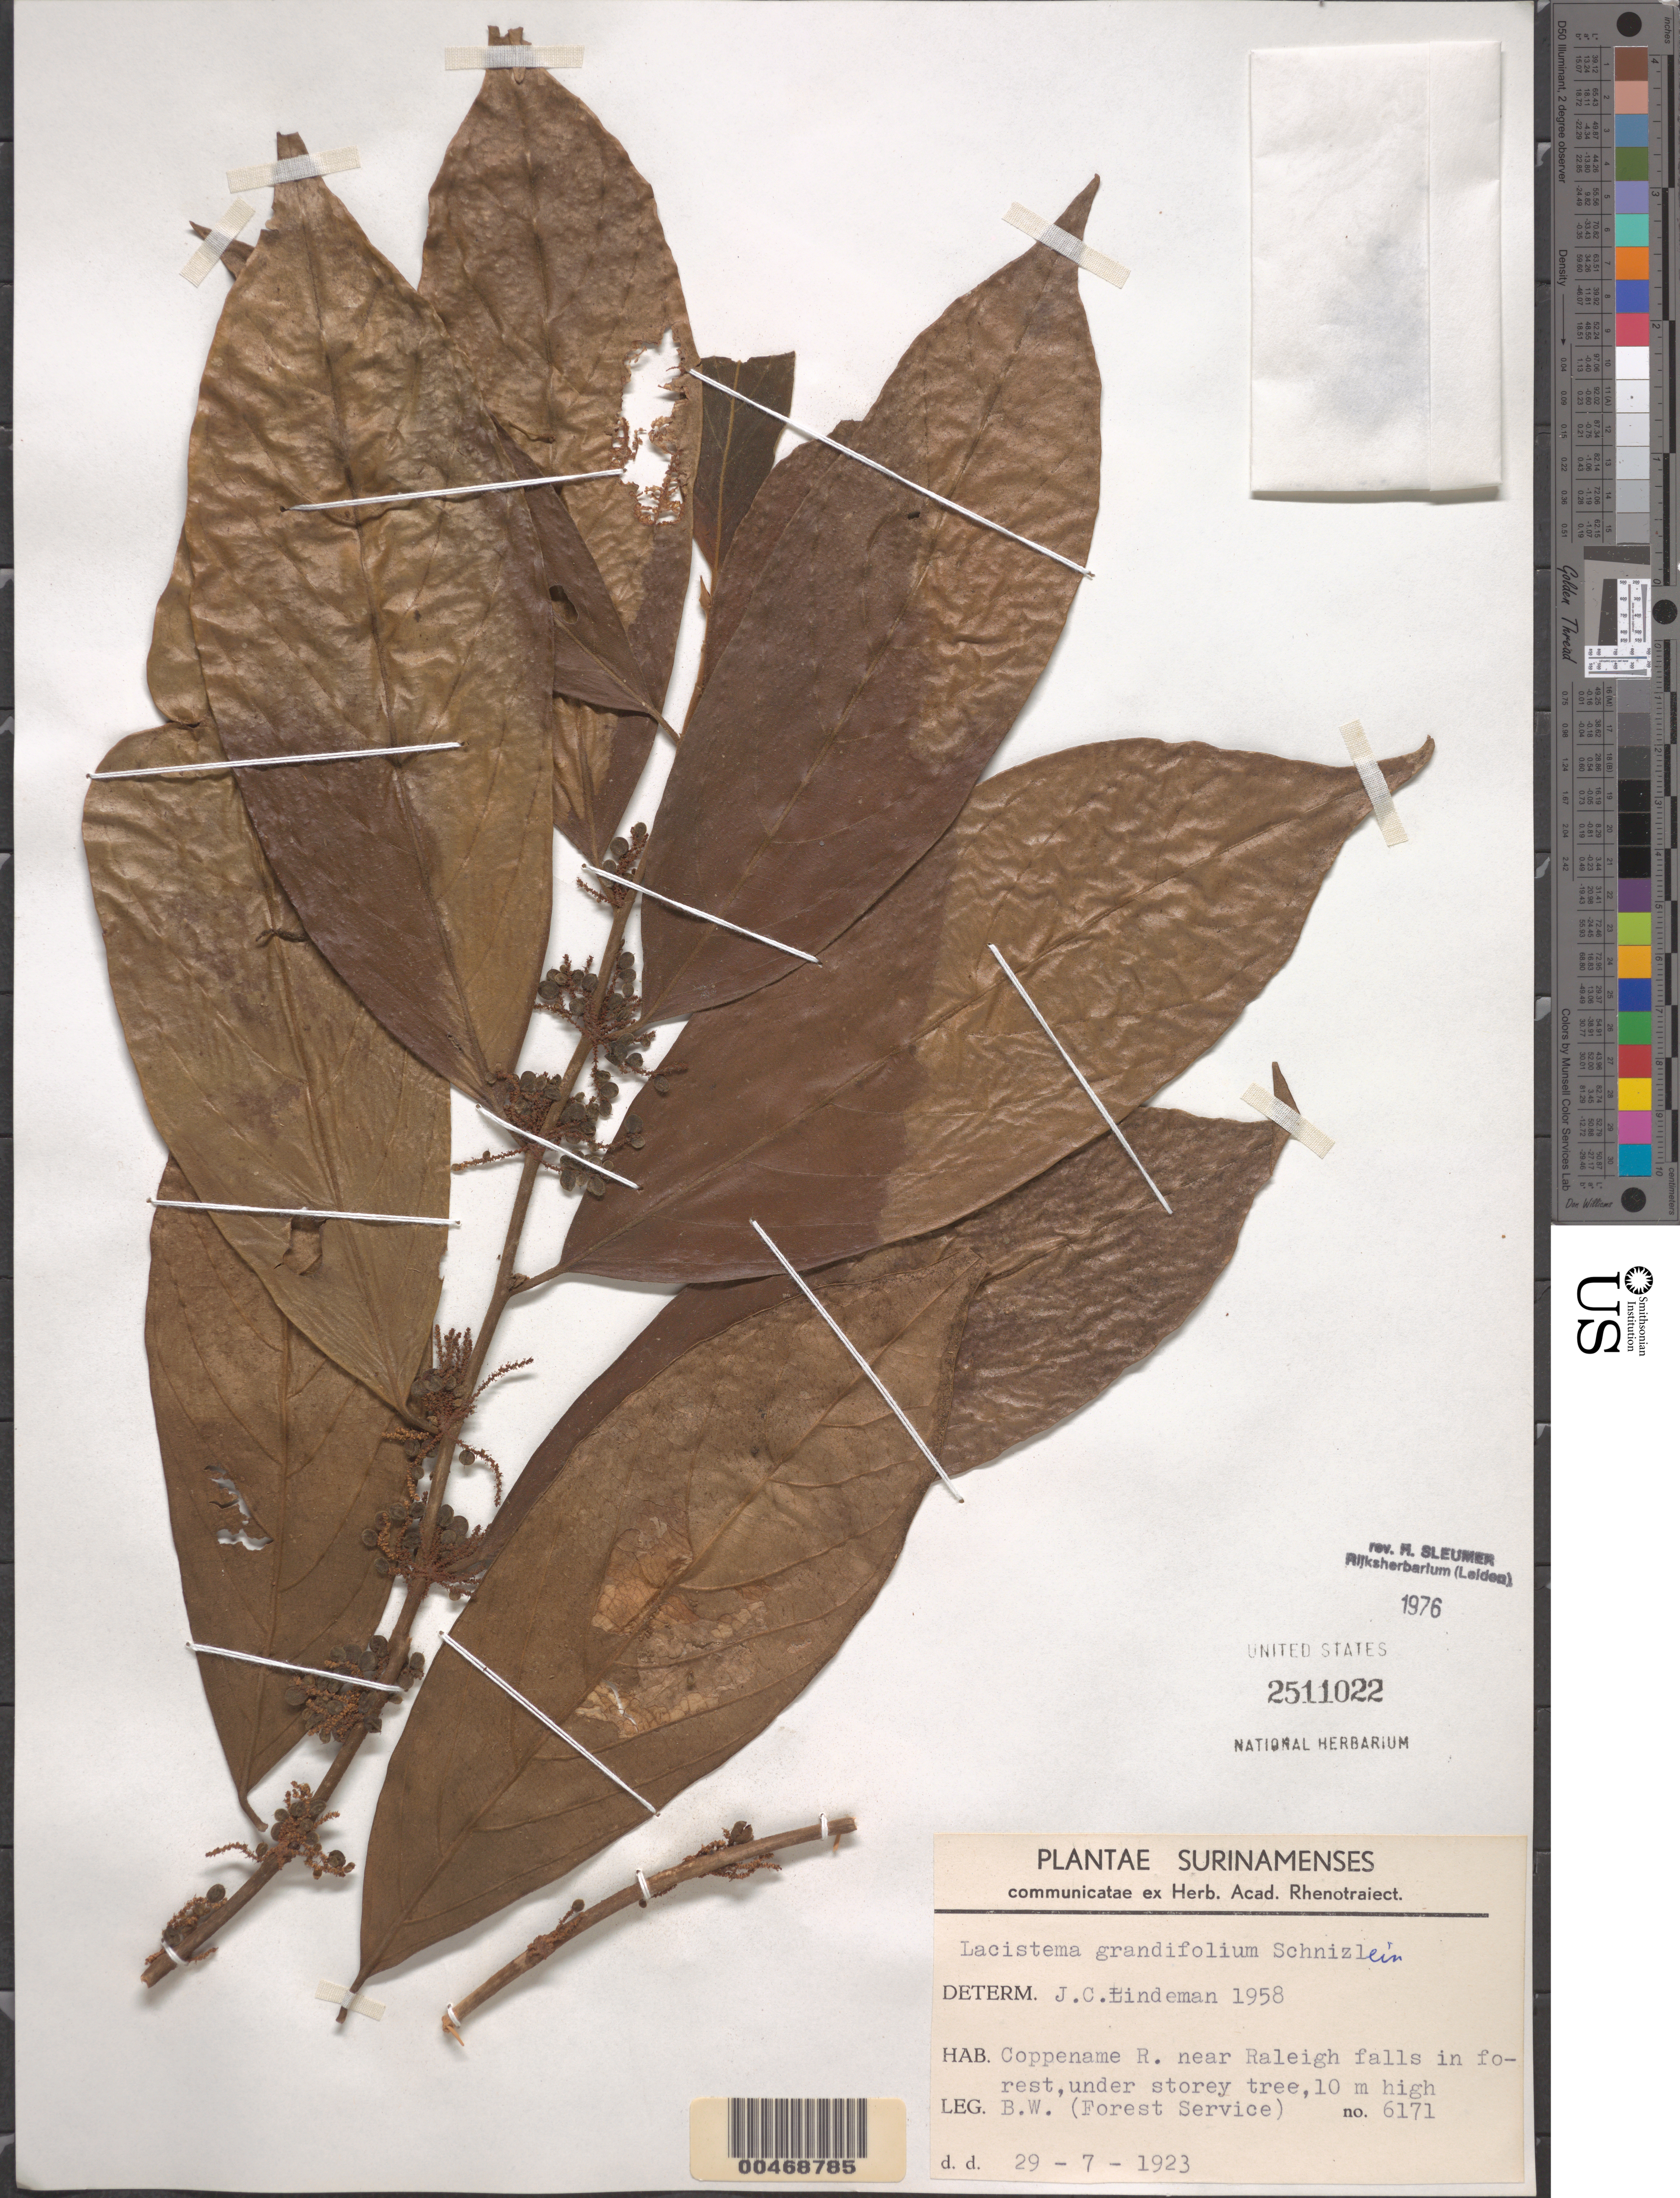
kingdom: Plantae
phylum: Tracheophyta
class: Magnoliopsida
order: Malpighiales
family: Lacistemataceae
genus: Lacistema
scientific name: Lacistema grandifolium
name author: Schnizl.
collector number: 6171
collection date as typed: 29-Jul-23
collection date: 1923-07-29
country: Suriname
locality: Coppename R., near Raleigh Falls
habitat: Forest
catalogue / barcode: US 2511022